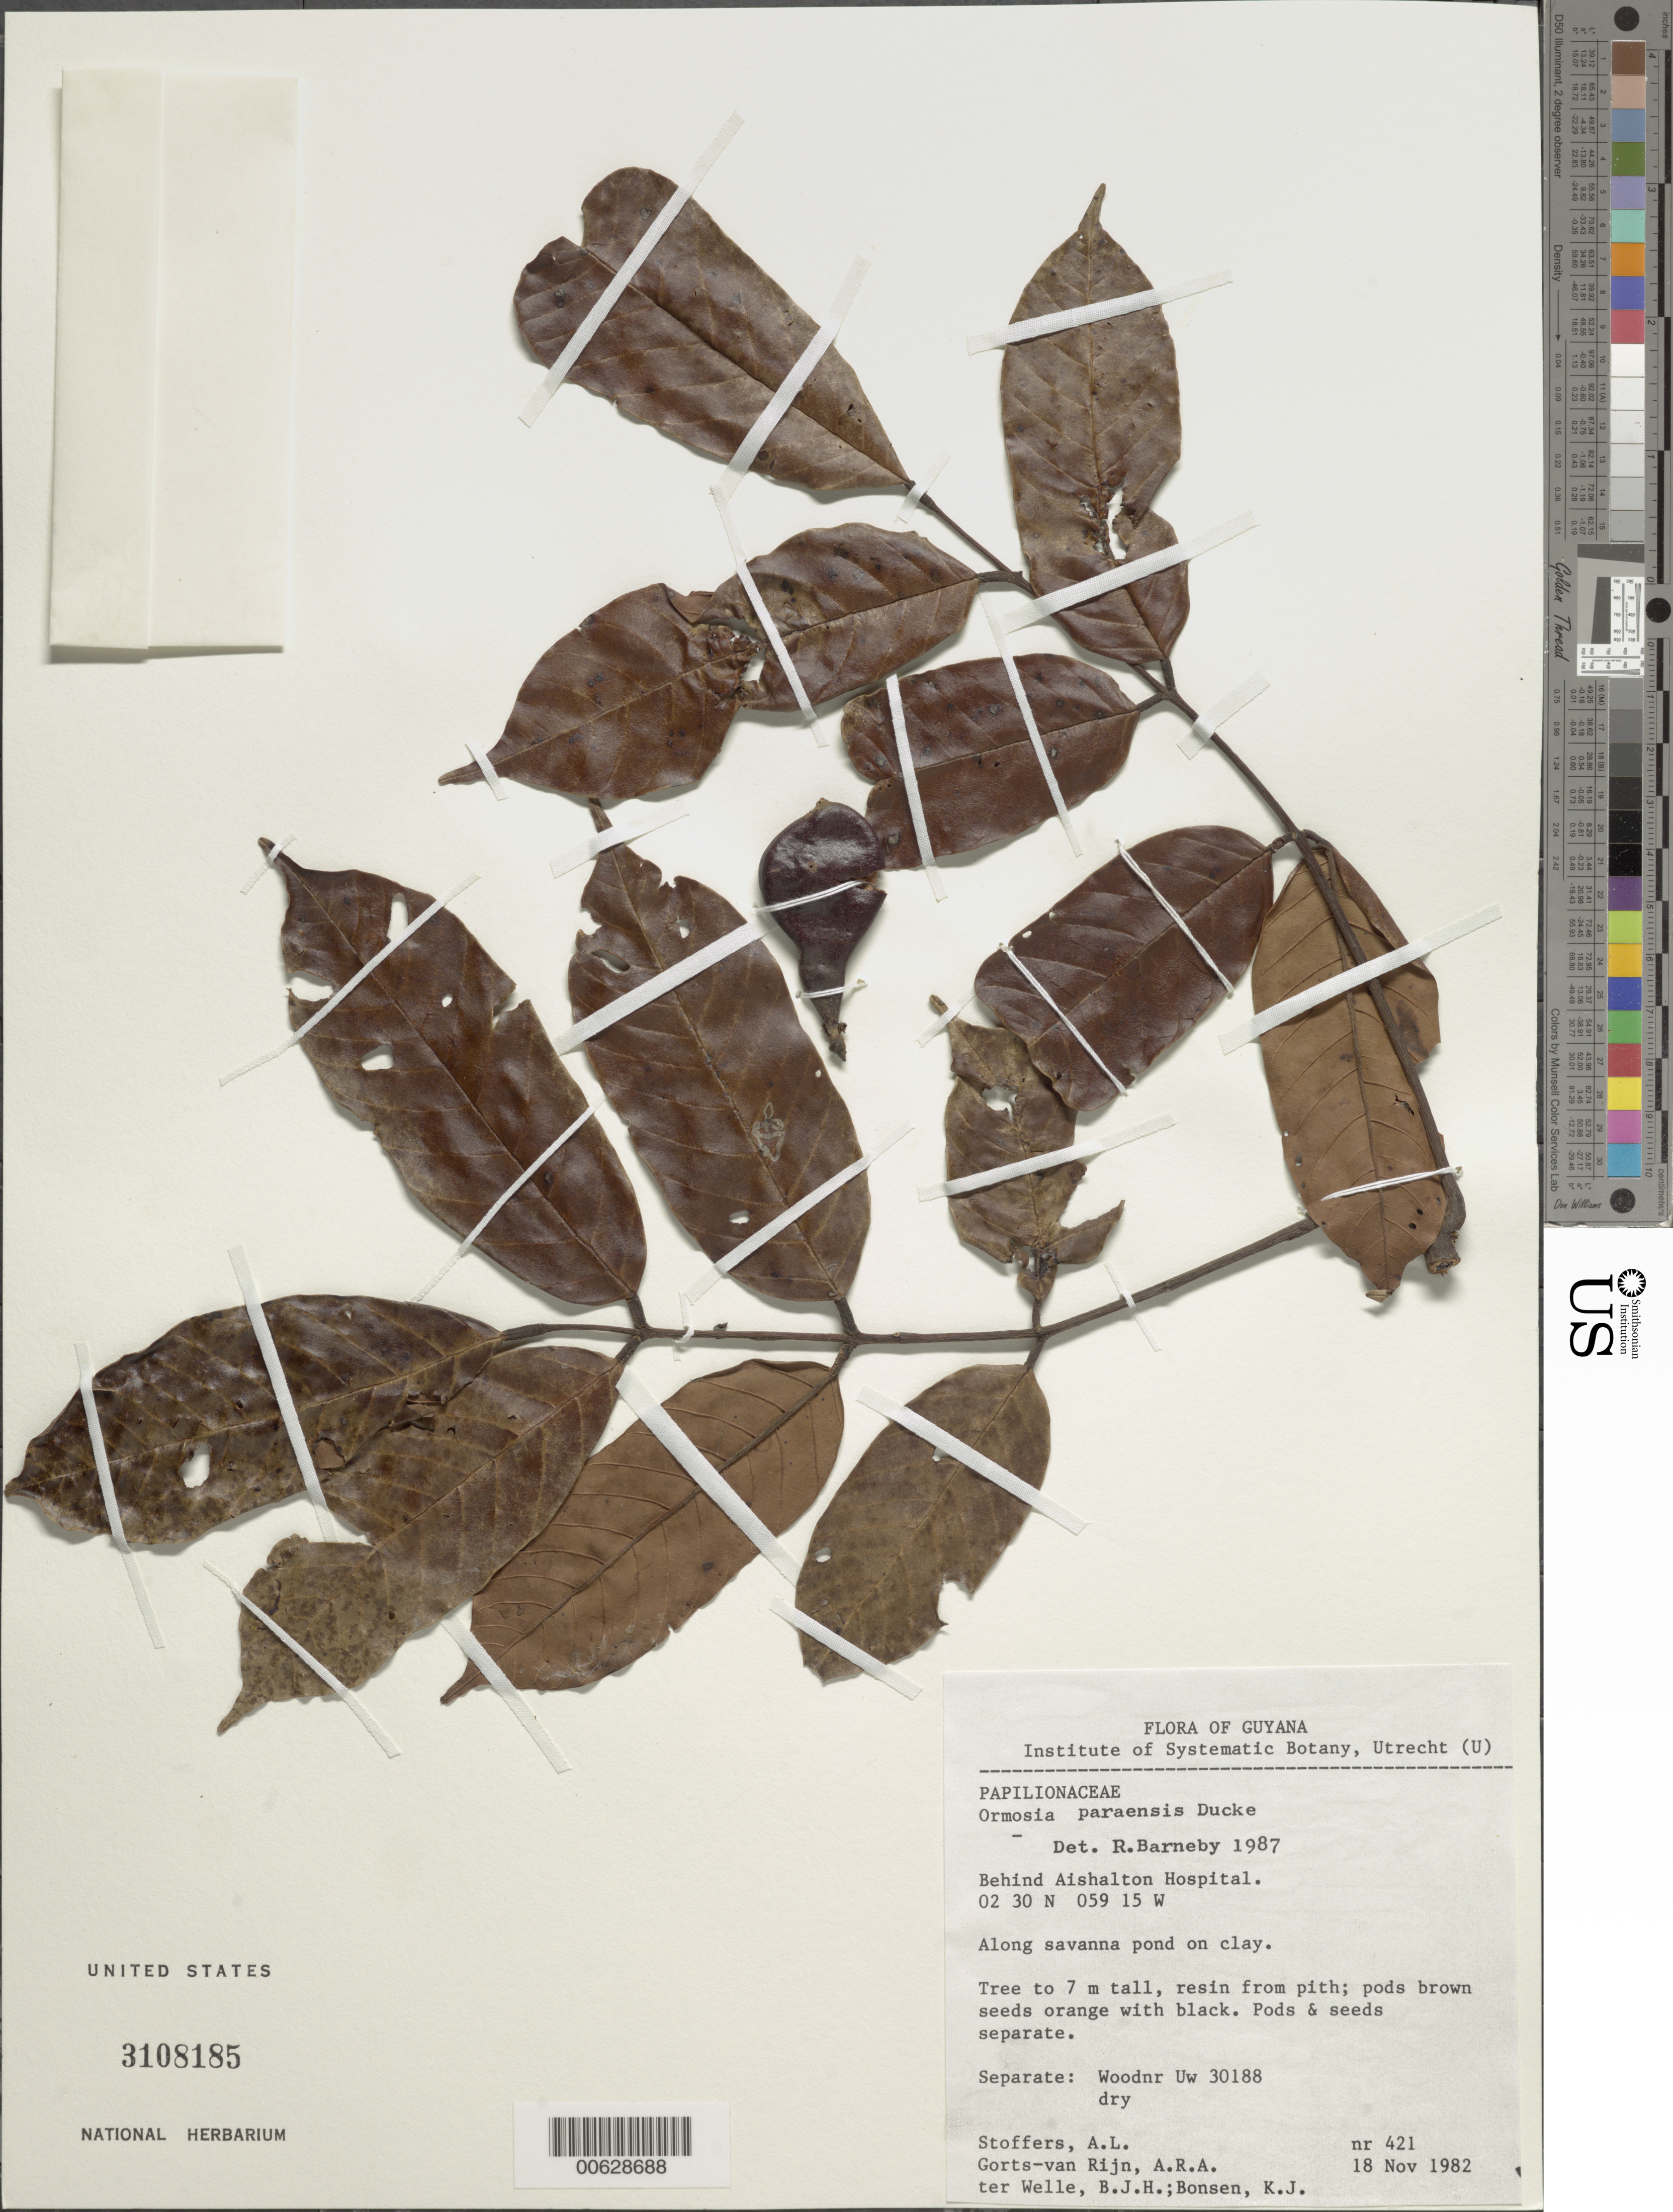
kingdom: Plantae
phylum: Tracheophyta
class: Magnoliopsida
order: Fabales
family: Fabaceae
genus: Ormosia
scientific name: Ormosia paraensis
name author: Ducke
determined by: Barneby, Rupert C., (NY)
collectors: A. Stoffers, A. .R. A. Görts-van Rijn, B. Welle & K. Bonsen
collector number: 421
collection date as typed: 18-Nov-82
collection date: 1982-11-18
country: Guyana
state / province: U. Takutu-U. Essequibo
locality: Aishalton Hospital, behind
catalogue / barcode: US 3108185